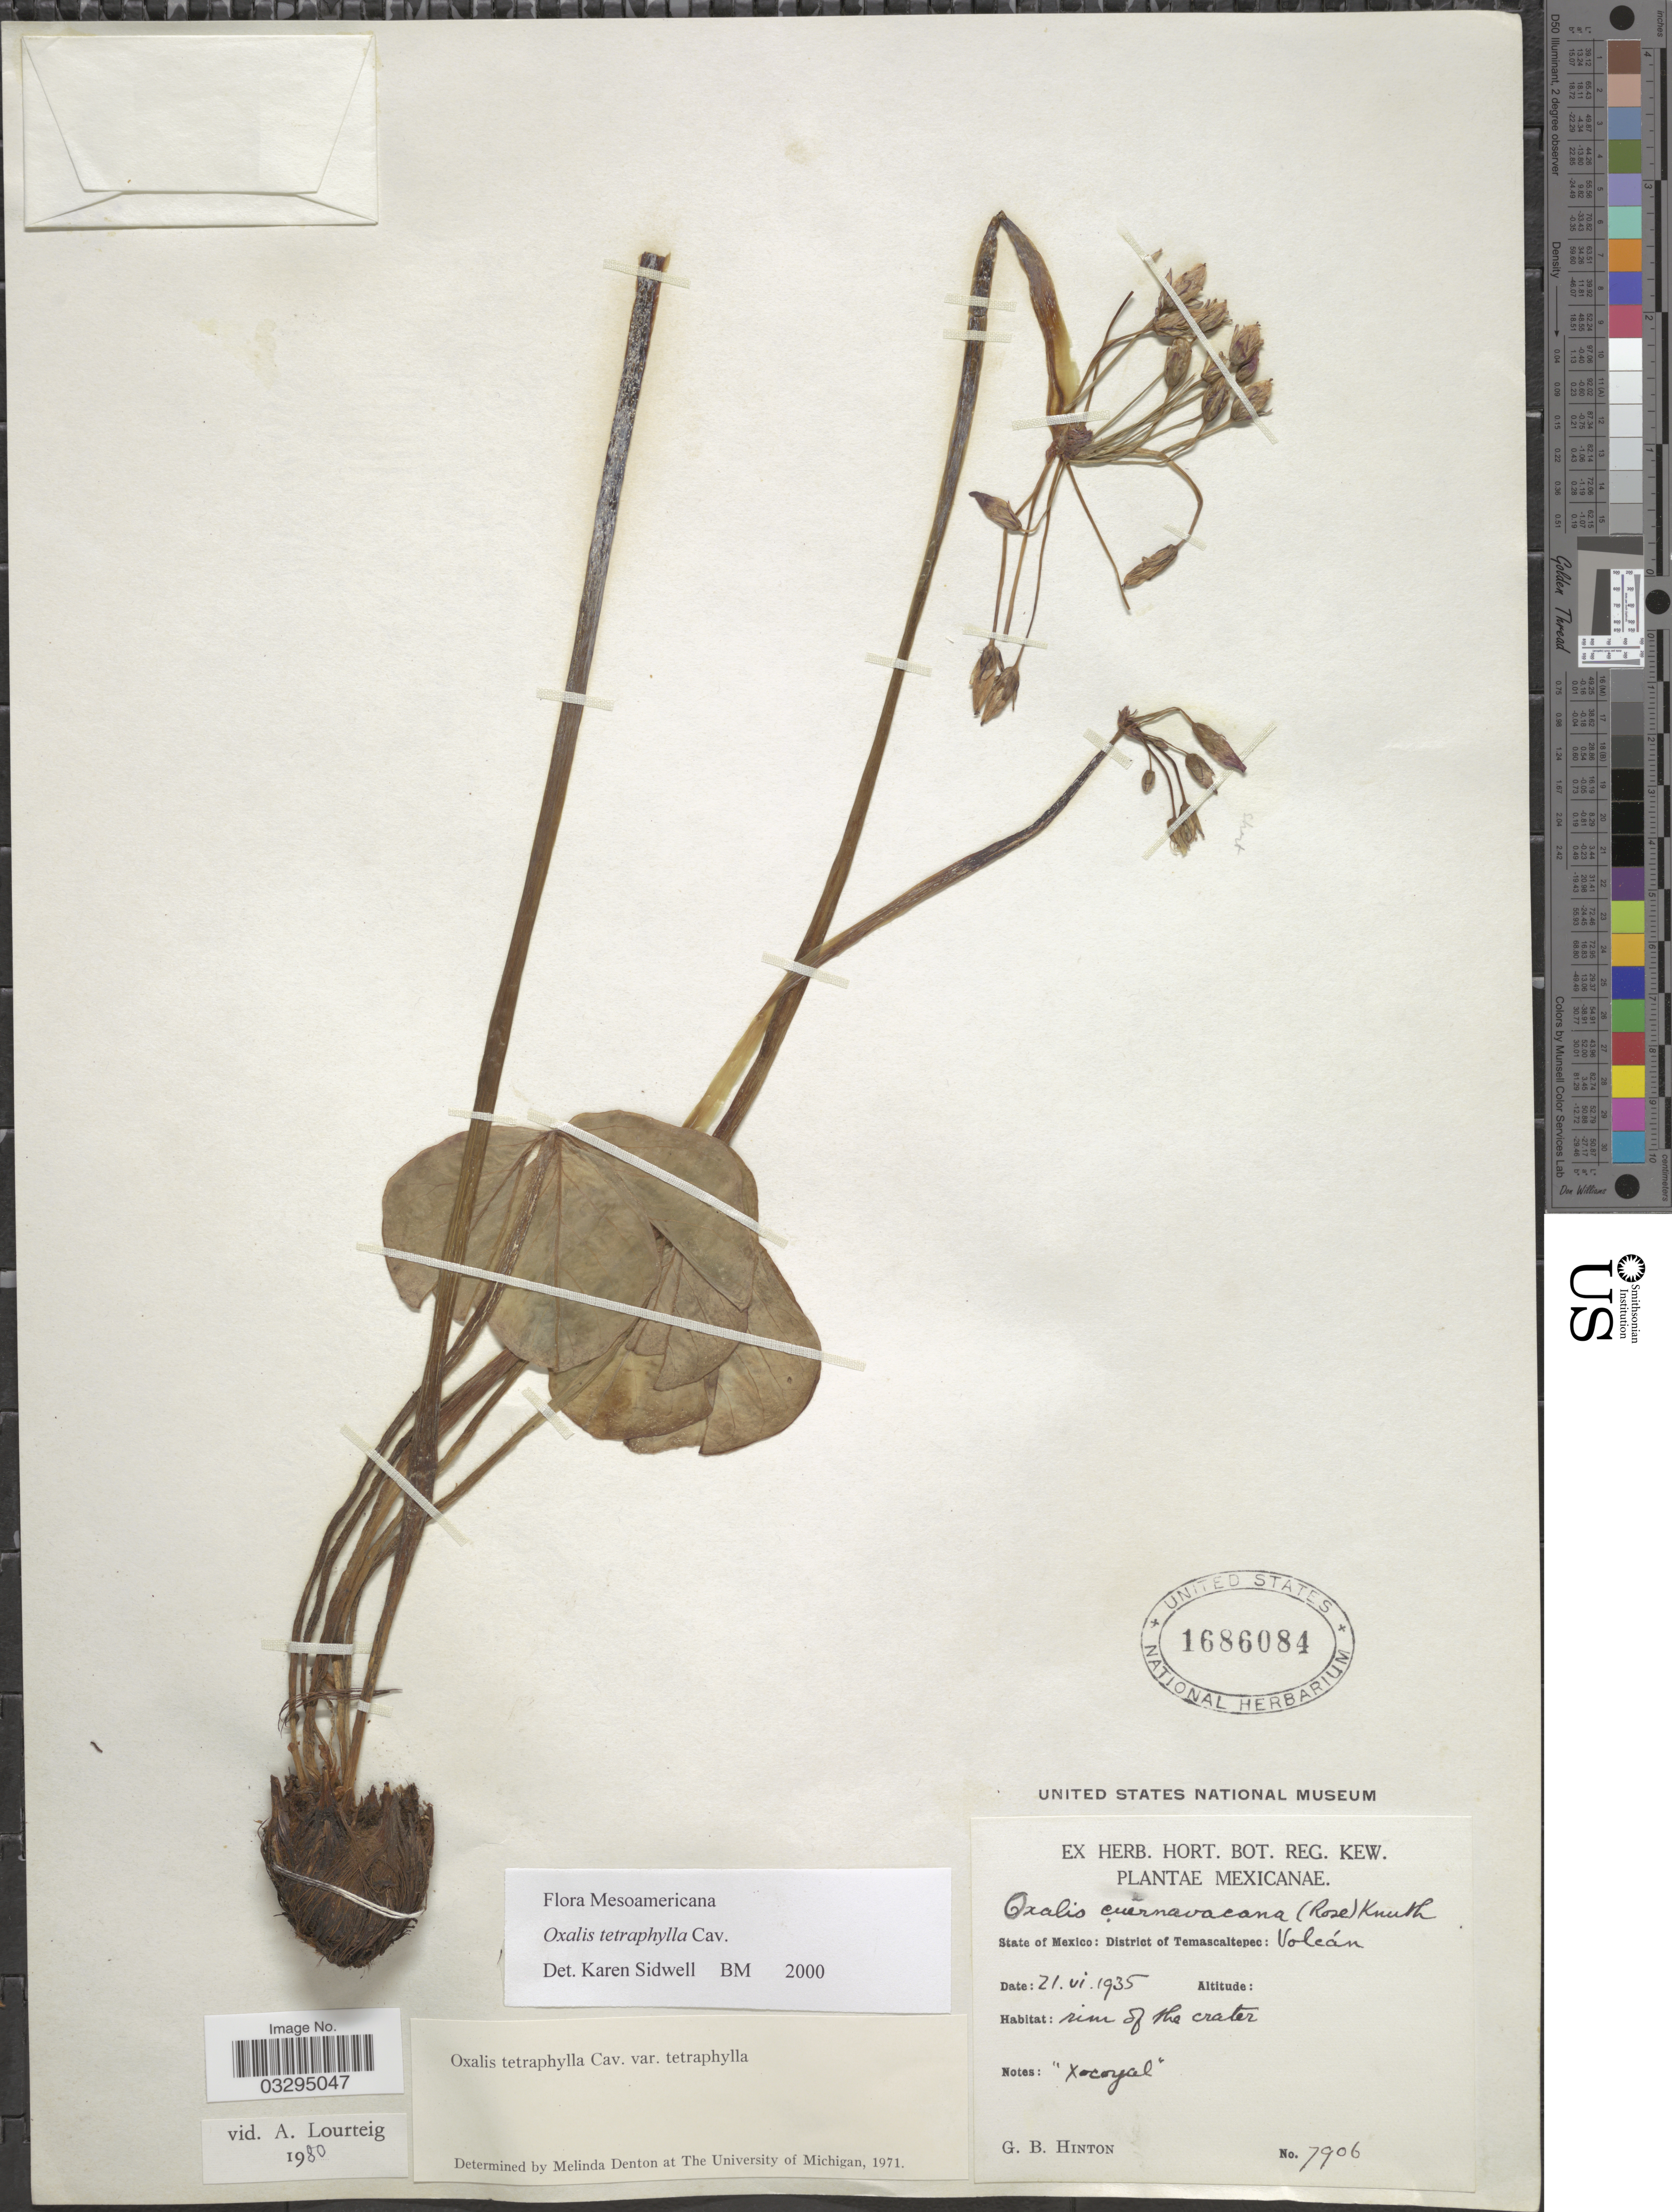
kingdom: Plantae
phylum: Tracheophyta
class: Magnoliopsida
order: Oxalidales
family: Oxalidaceae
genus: Oxalis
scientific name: Oxalis tetraphylla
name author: Cav.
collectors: G. B. Hinton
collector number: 7906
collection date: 1935-06-21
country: Mexico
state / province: México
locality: State of Mexico: District of Temascaltepec: Volcán.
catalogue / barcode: US 1686084